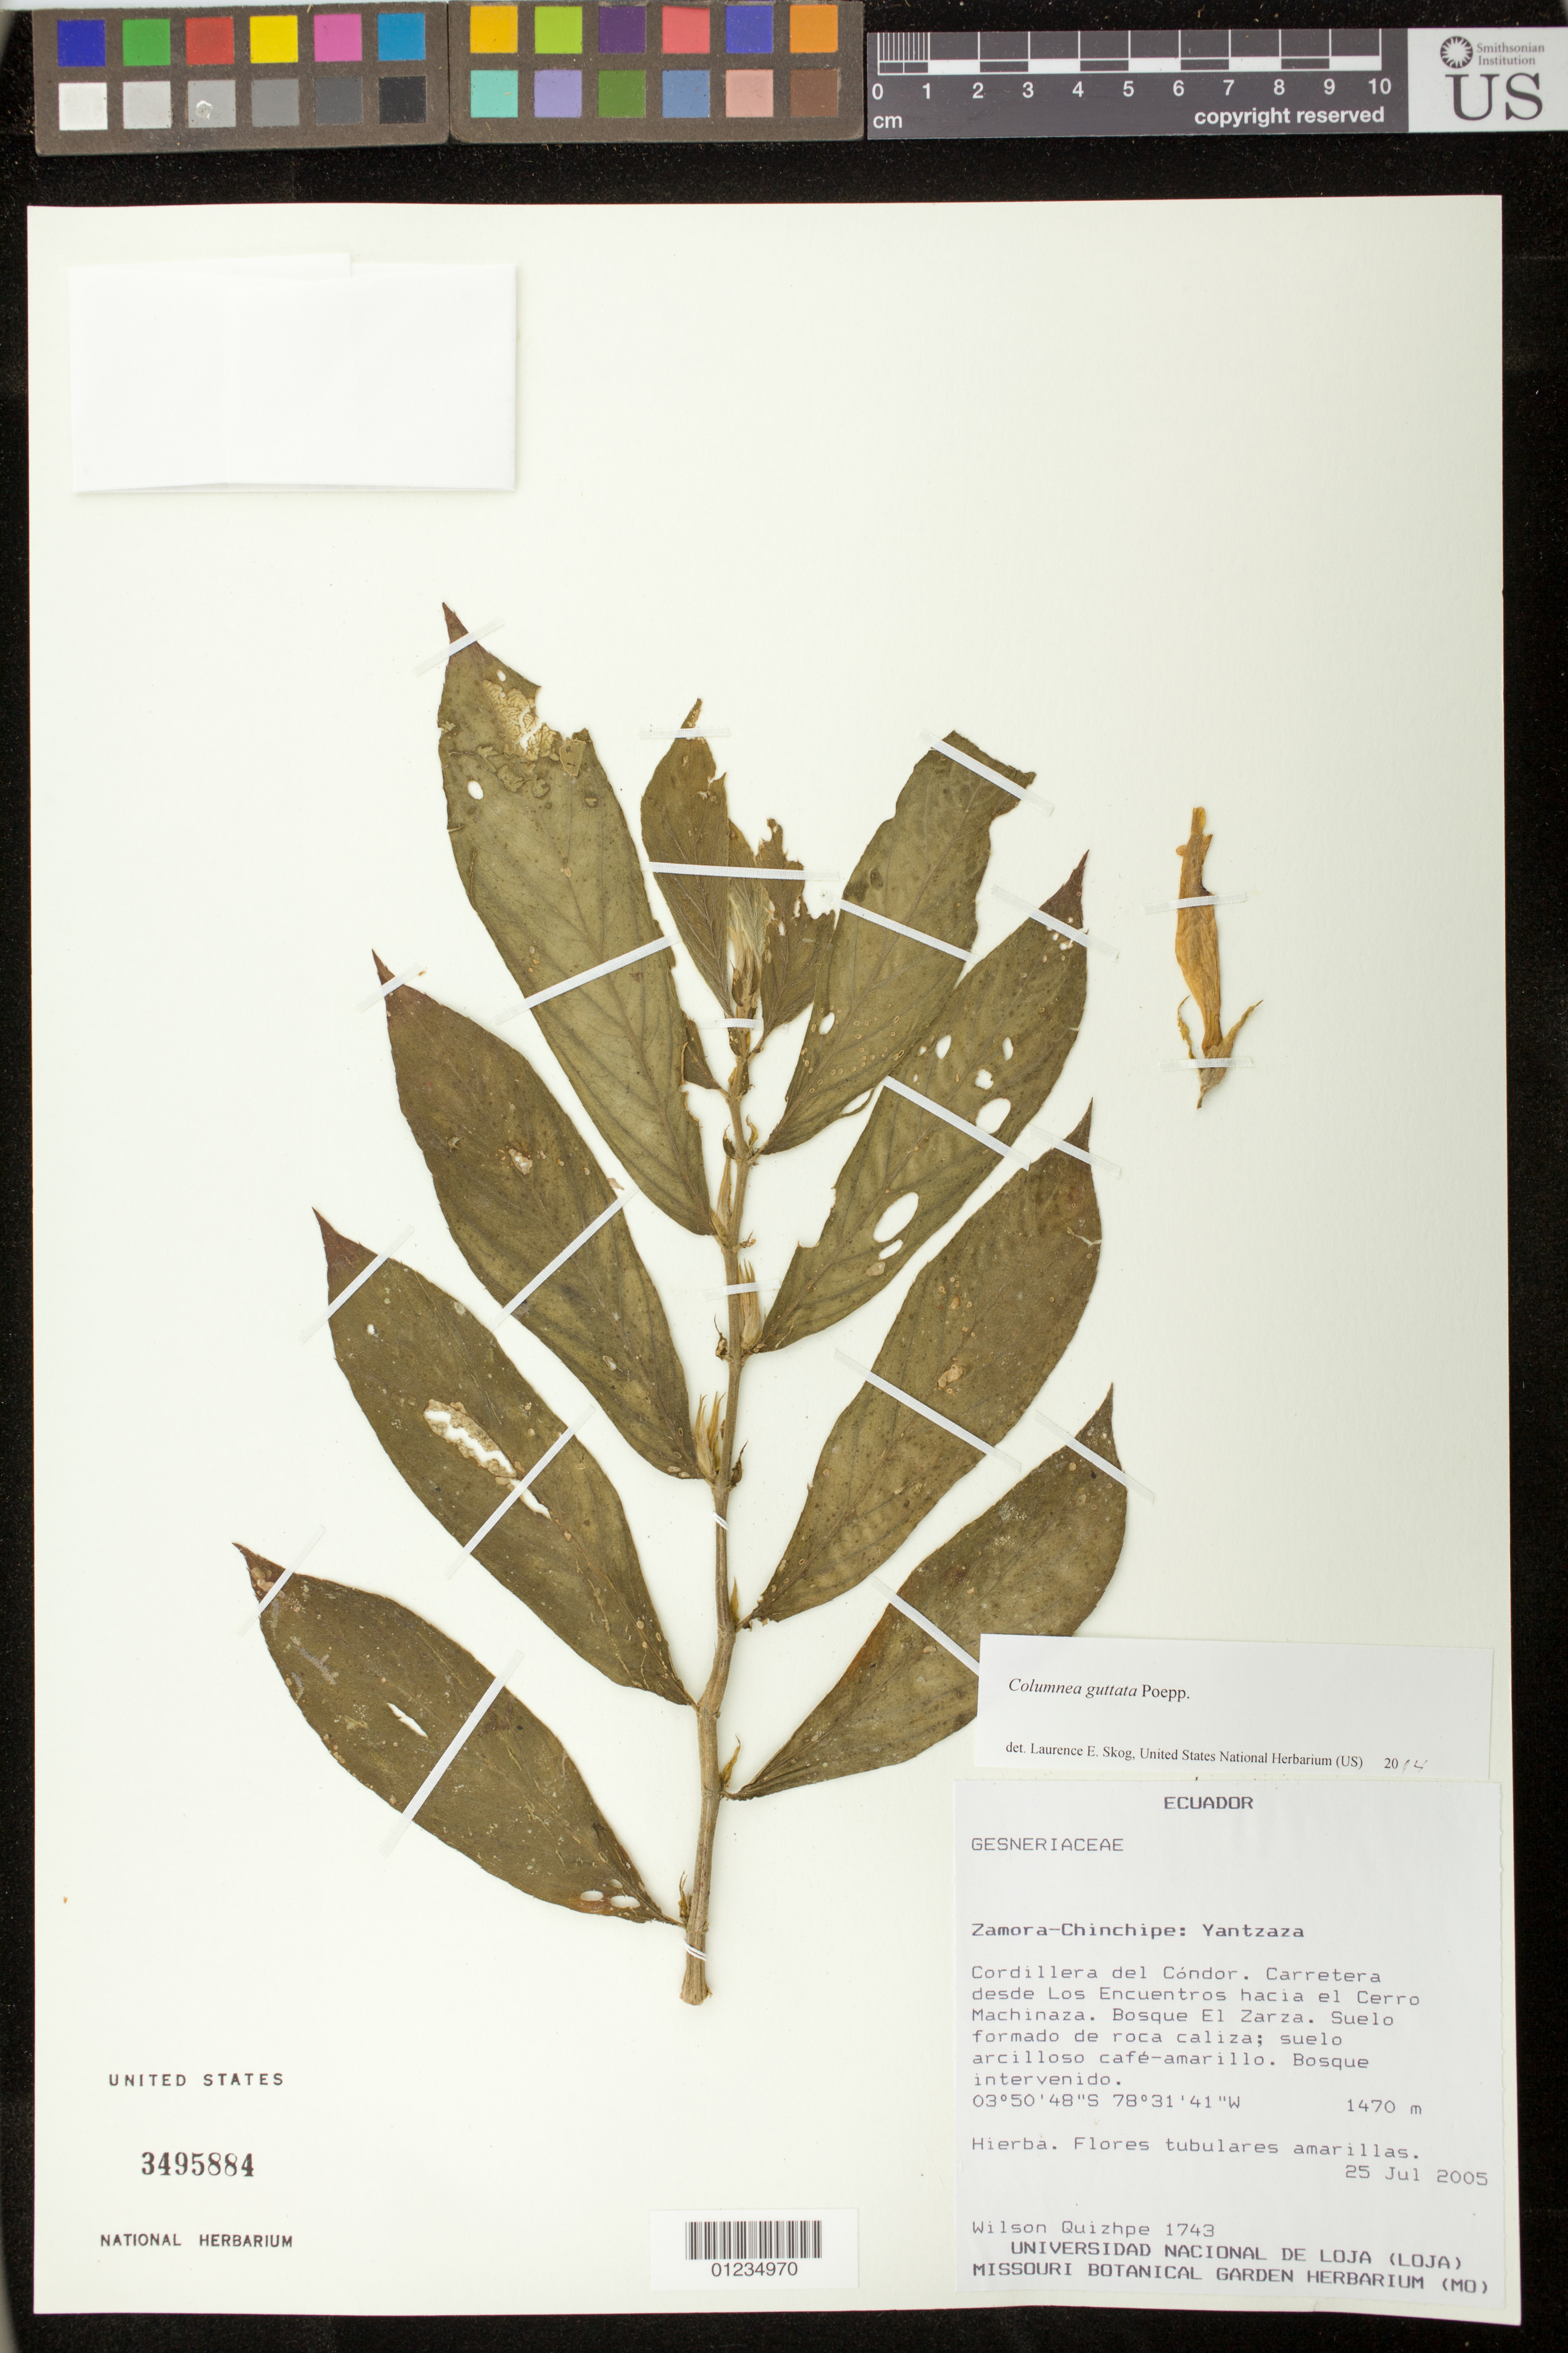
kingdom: Plantae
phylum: Tracheophyta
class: Magnoliopsida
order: Lamiales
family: Gesneriaceae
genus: Columnea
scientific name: Columnea guttata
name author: Poepp.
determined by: Skog, Laurence E.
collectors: W. Quizhpe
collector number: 1743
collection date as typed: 25 Jul 2005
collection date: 2005-07-25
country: Ecuador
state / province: Zamora-Chinchipe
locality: Zamora-Chinchipe: Yantzaza. Cordillera del Cóndor. Carretera desde Los Encuentros hacia el Cerro Machinaza. Bosque El Zarza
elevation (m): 1470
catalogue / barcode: US 3495884